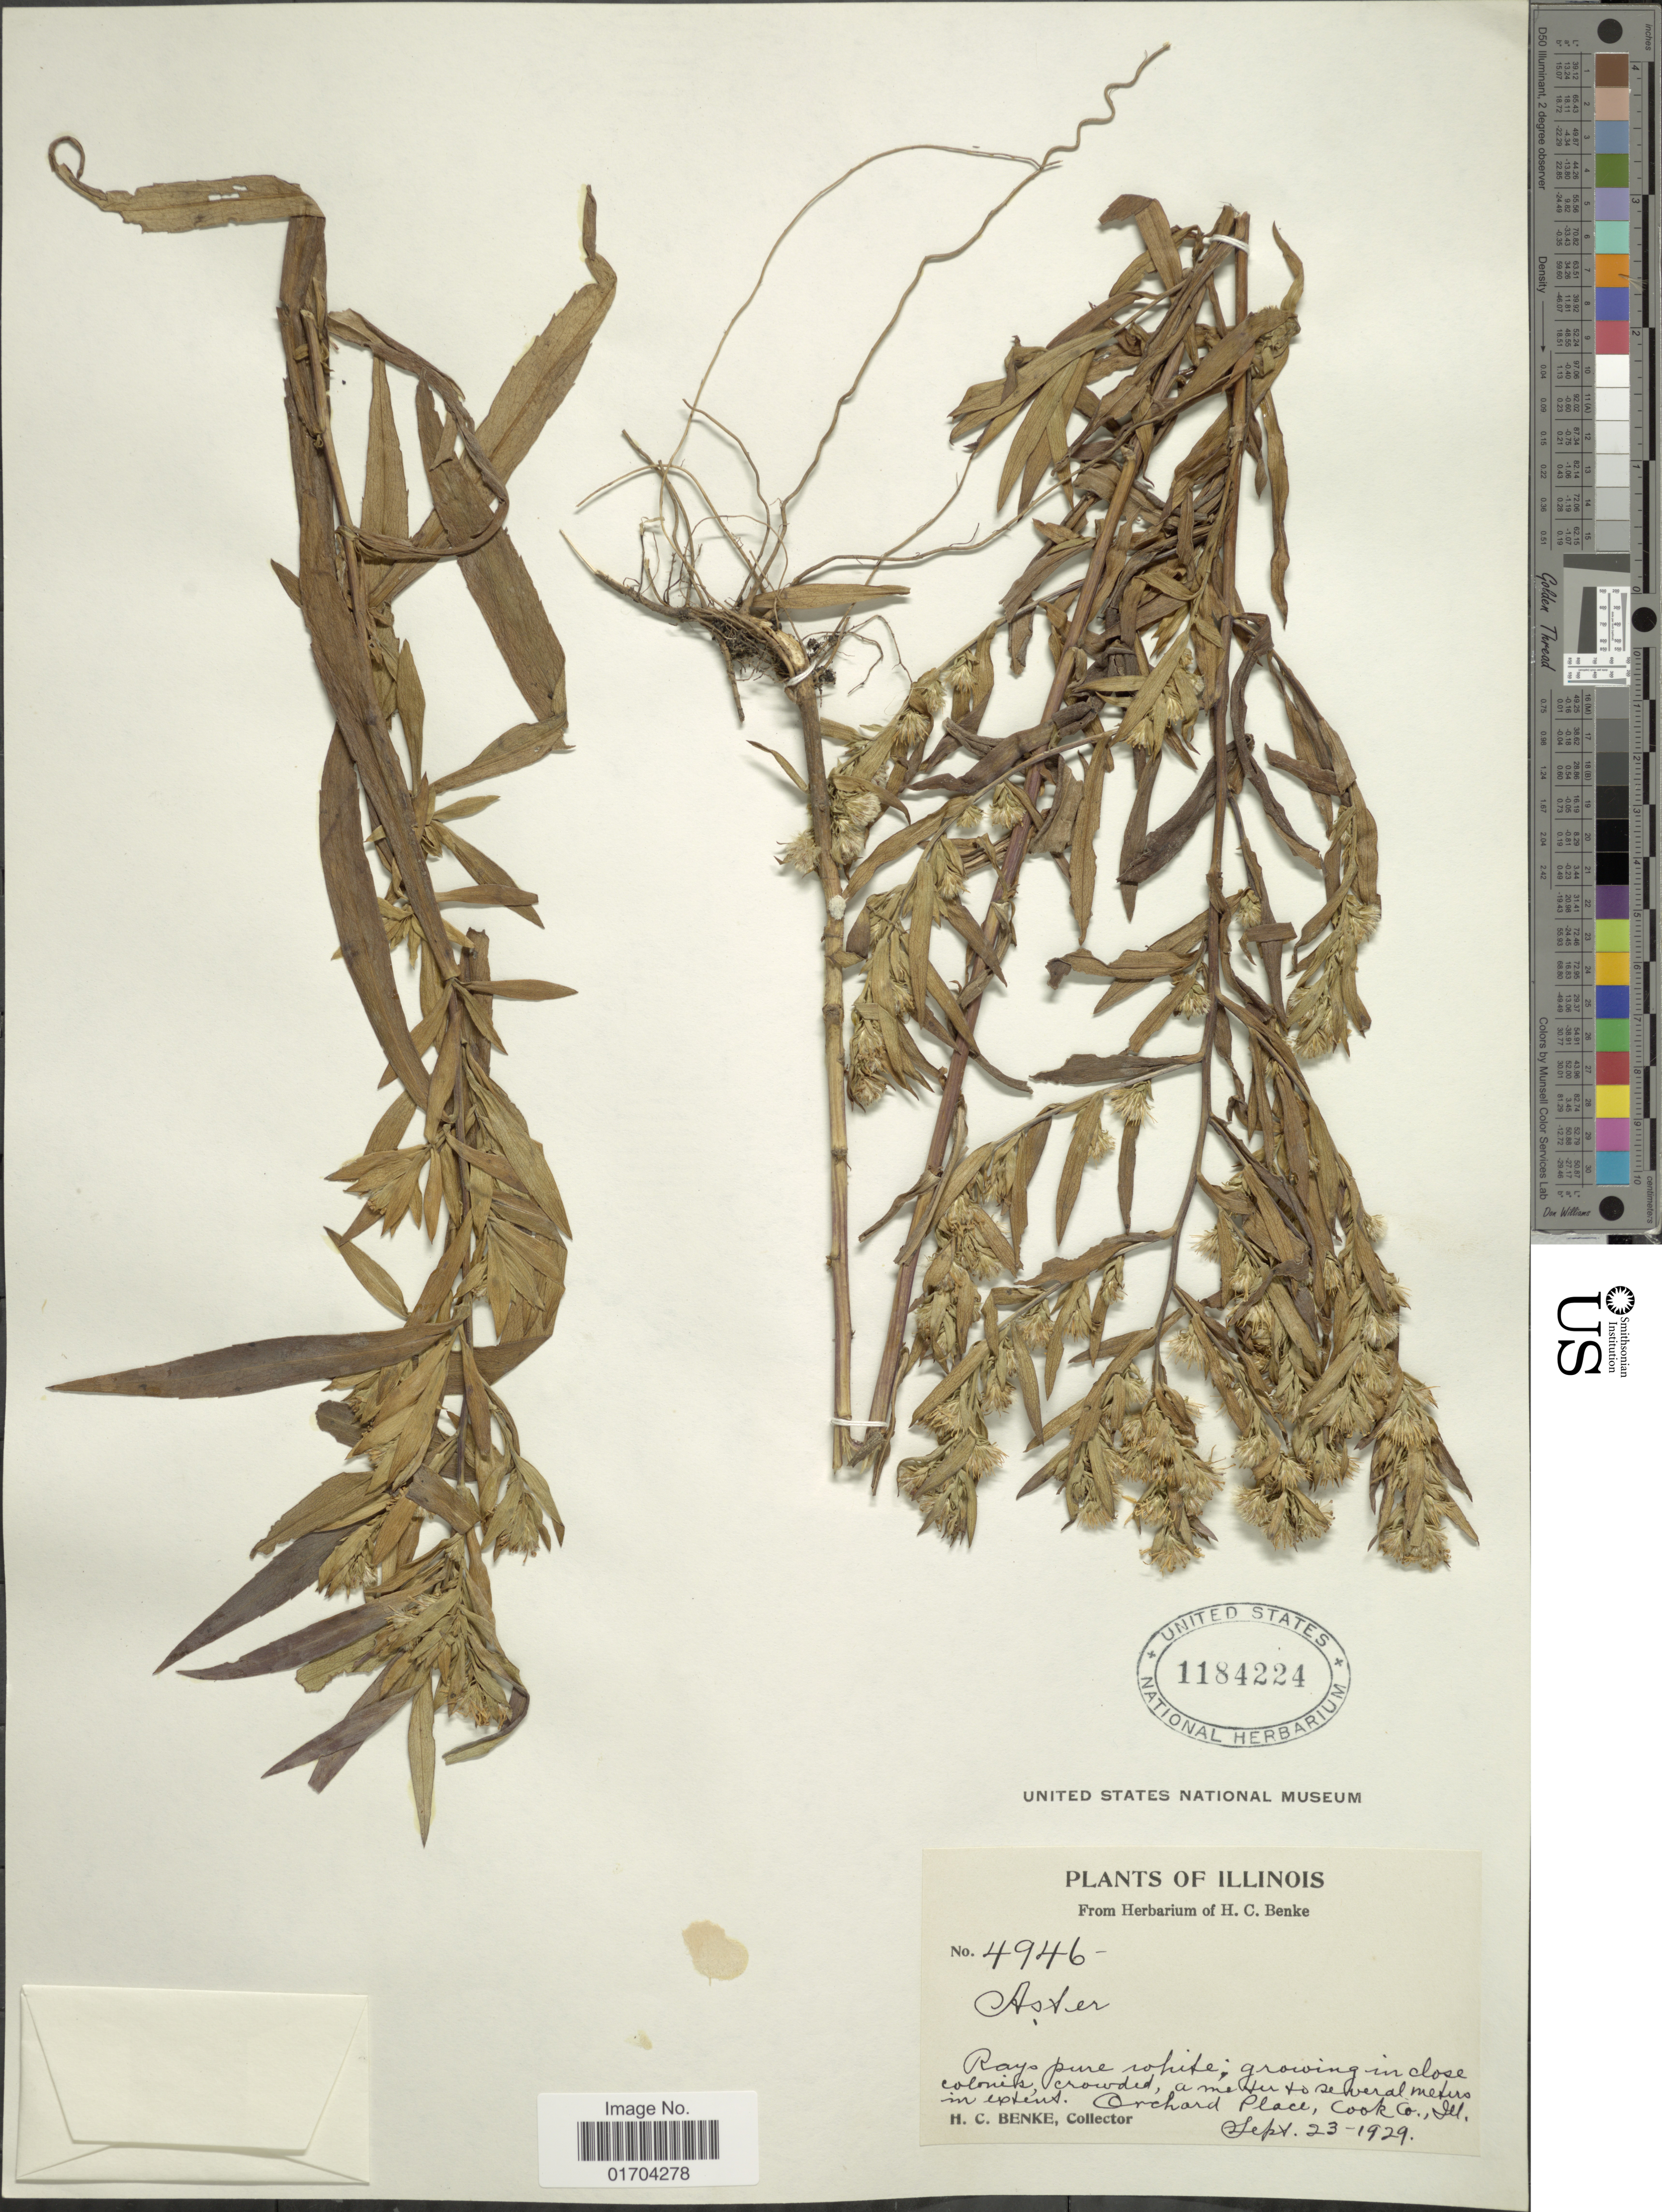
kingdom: Plantae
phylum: Tracheophyta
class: Magnoliopsida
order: Asterales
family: Asteraceae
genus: Symphyotrichum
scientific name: Symphyotrichum sp.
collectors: H. Benke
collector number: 4946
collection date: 1929-09-23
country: United States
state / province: Illinois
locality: Orchard Place, Cook, Co.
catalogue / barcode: US 1184224